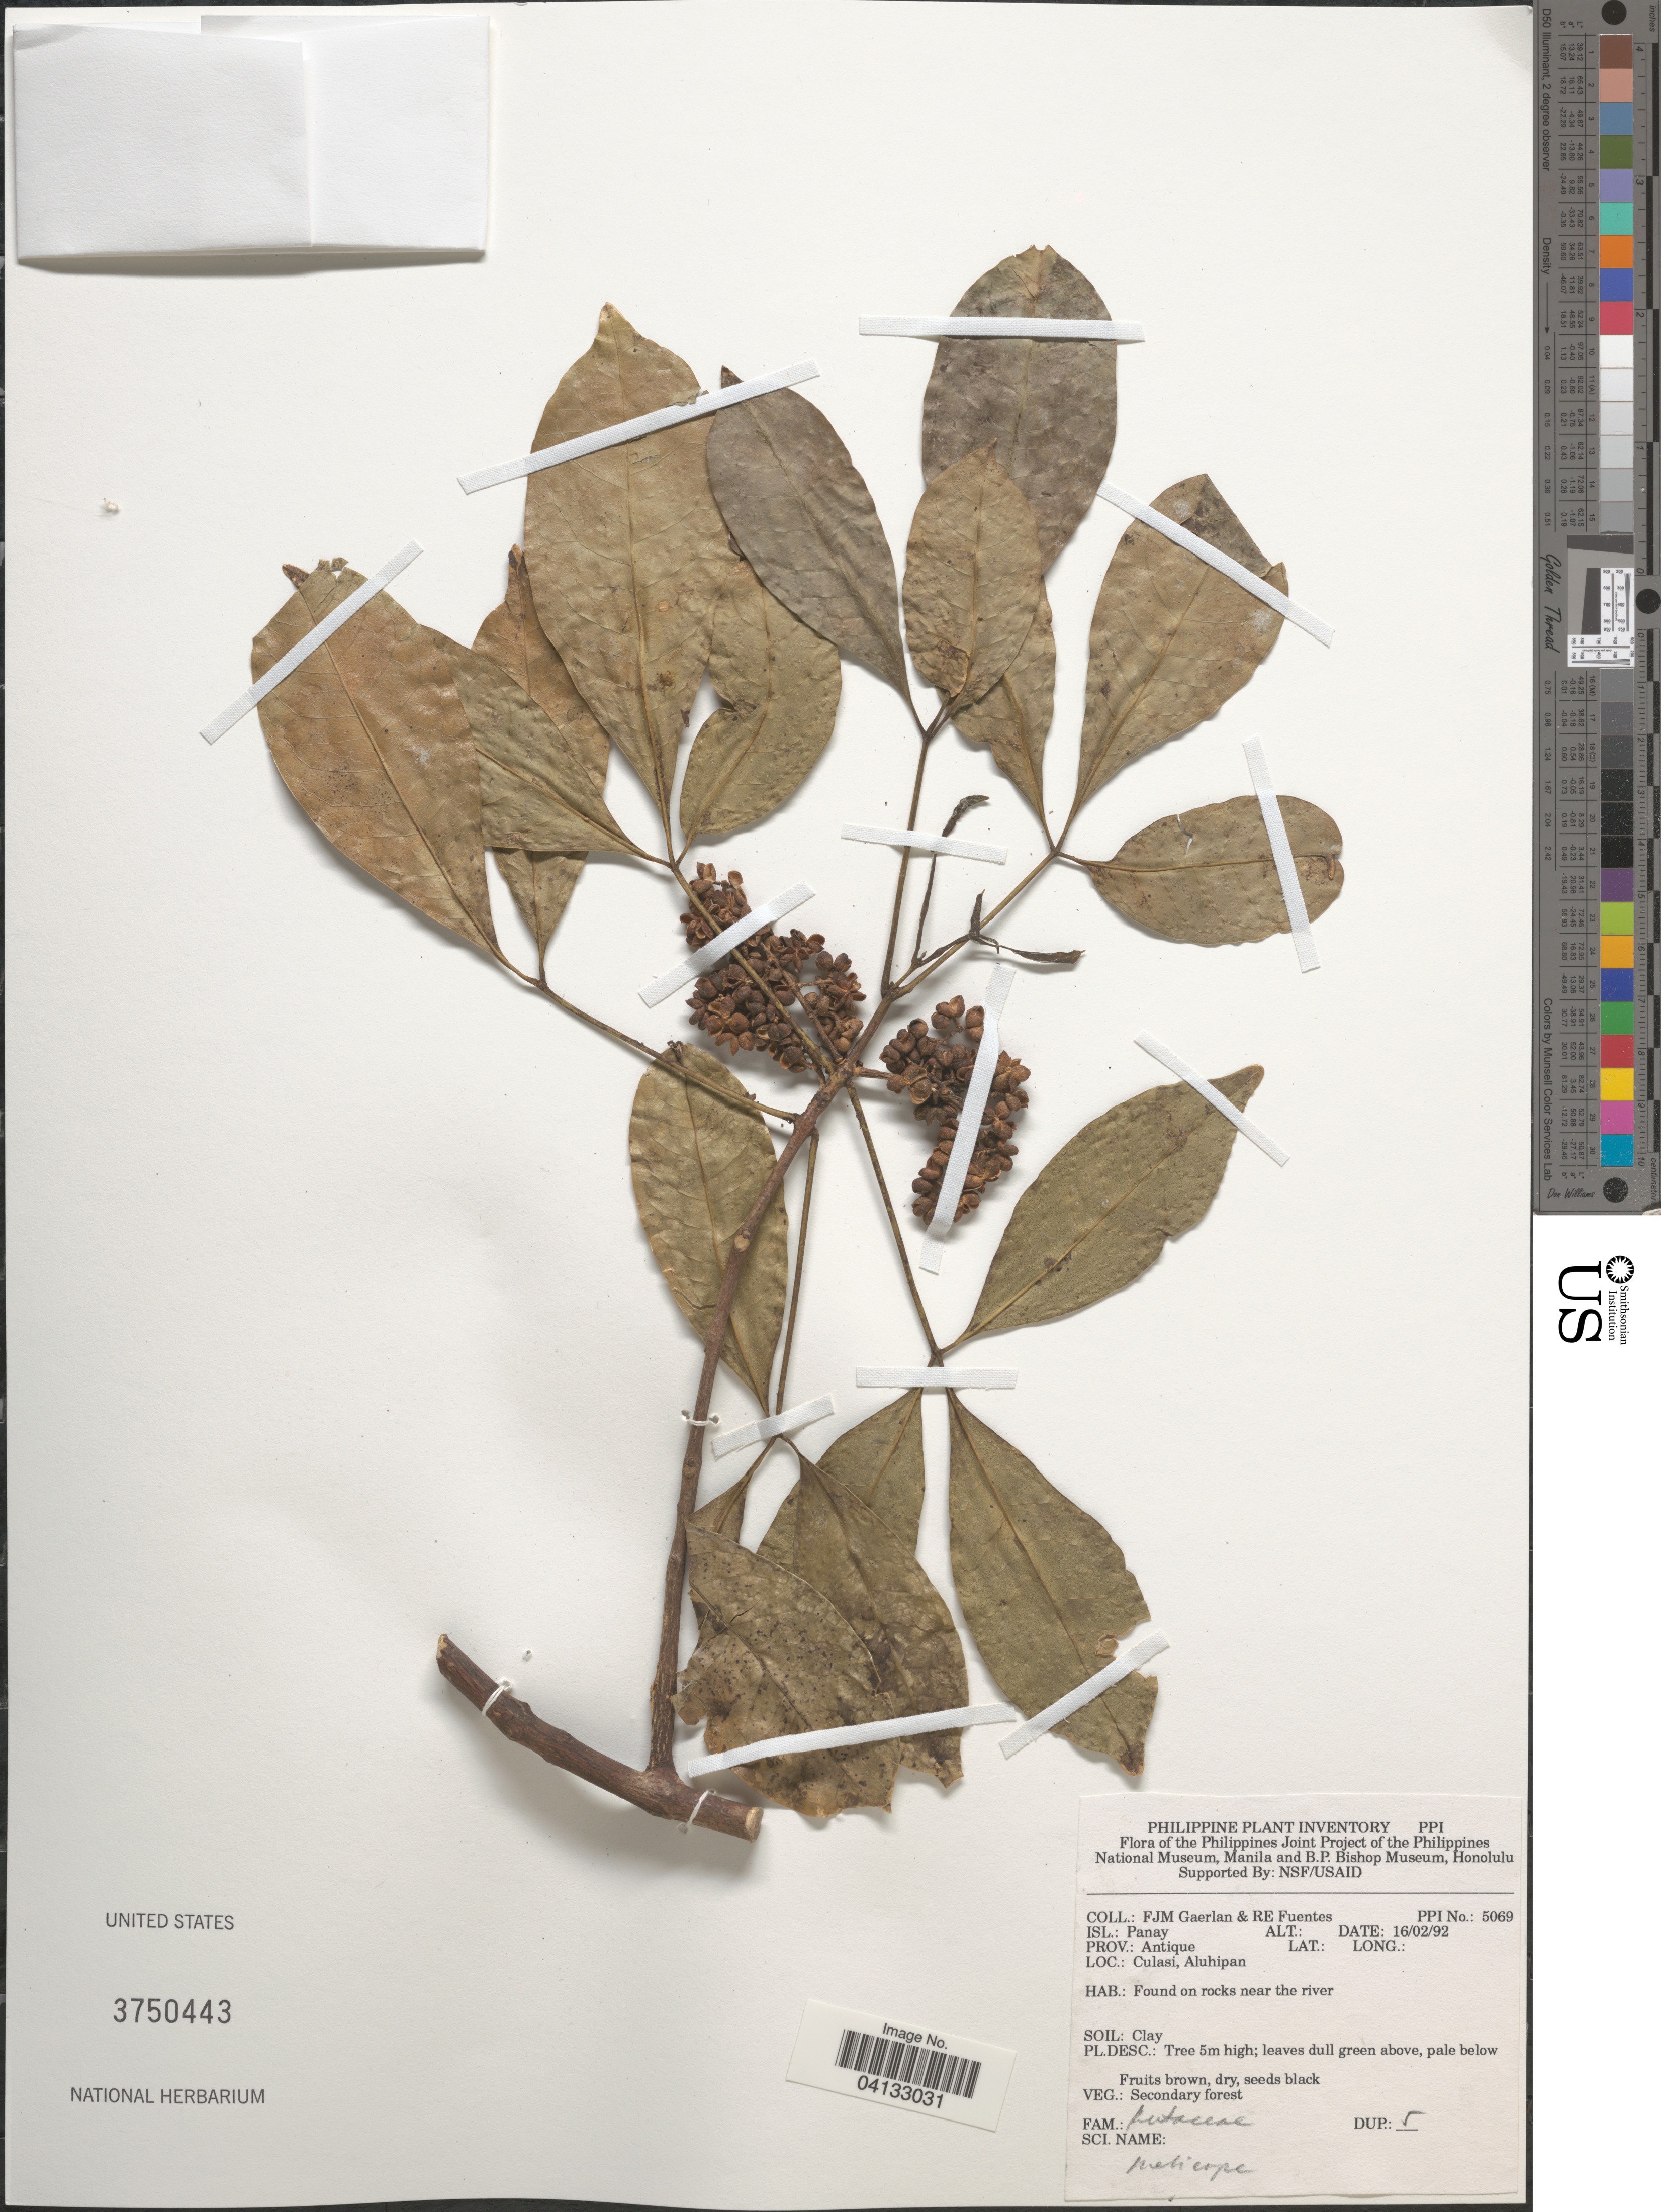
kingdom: Plantae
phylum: Tracheophyta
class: Magnoliopsida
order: Sapindales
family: Rutaceae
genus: Melicope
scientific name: Melicope sp.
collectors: F. Gaerlan & R. Fuentes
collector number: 5069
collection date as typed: Transcribed d/m/y: 16/2/92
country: Philippines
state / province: Western Visayas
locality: Isl.: Panay. Prov.: Antique. Culasi, Aluhipan.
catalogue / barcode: US 3750443